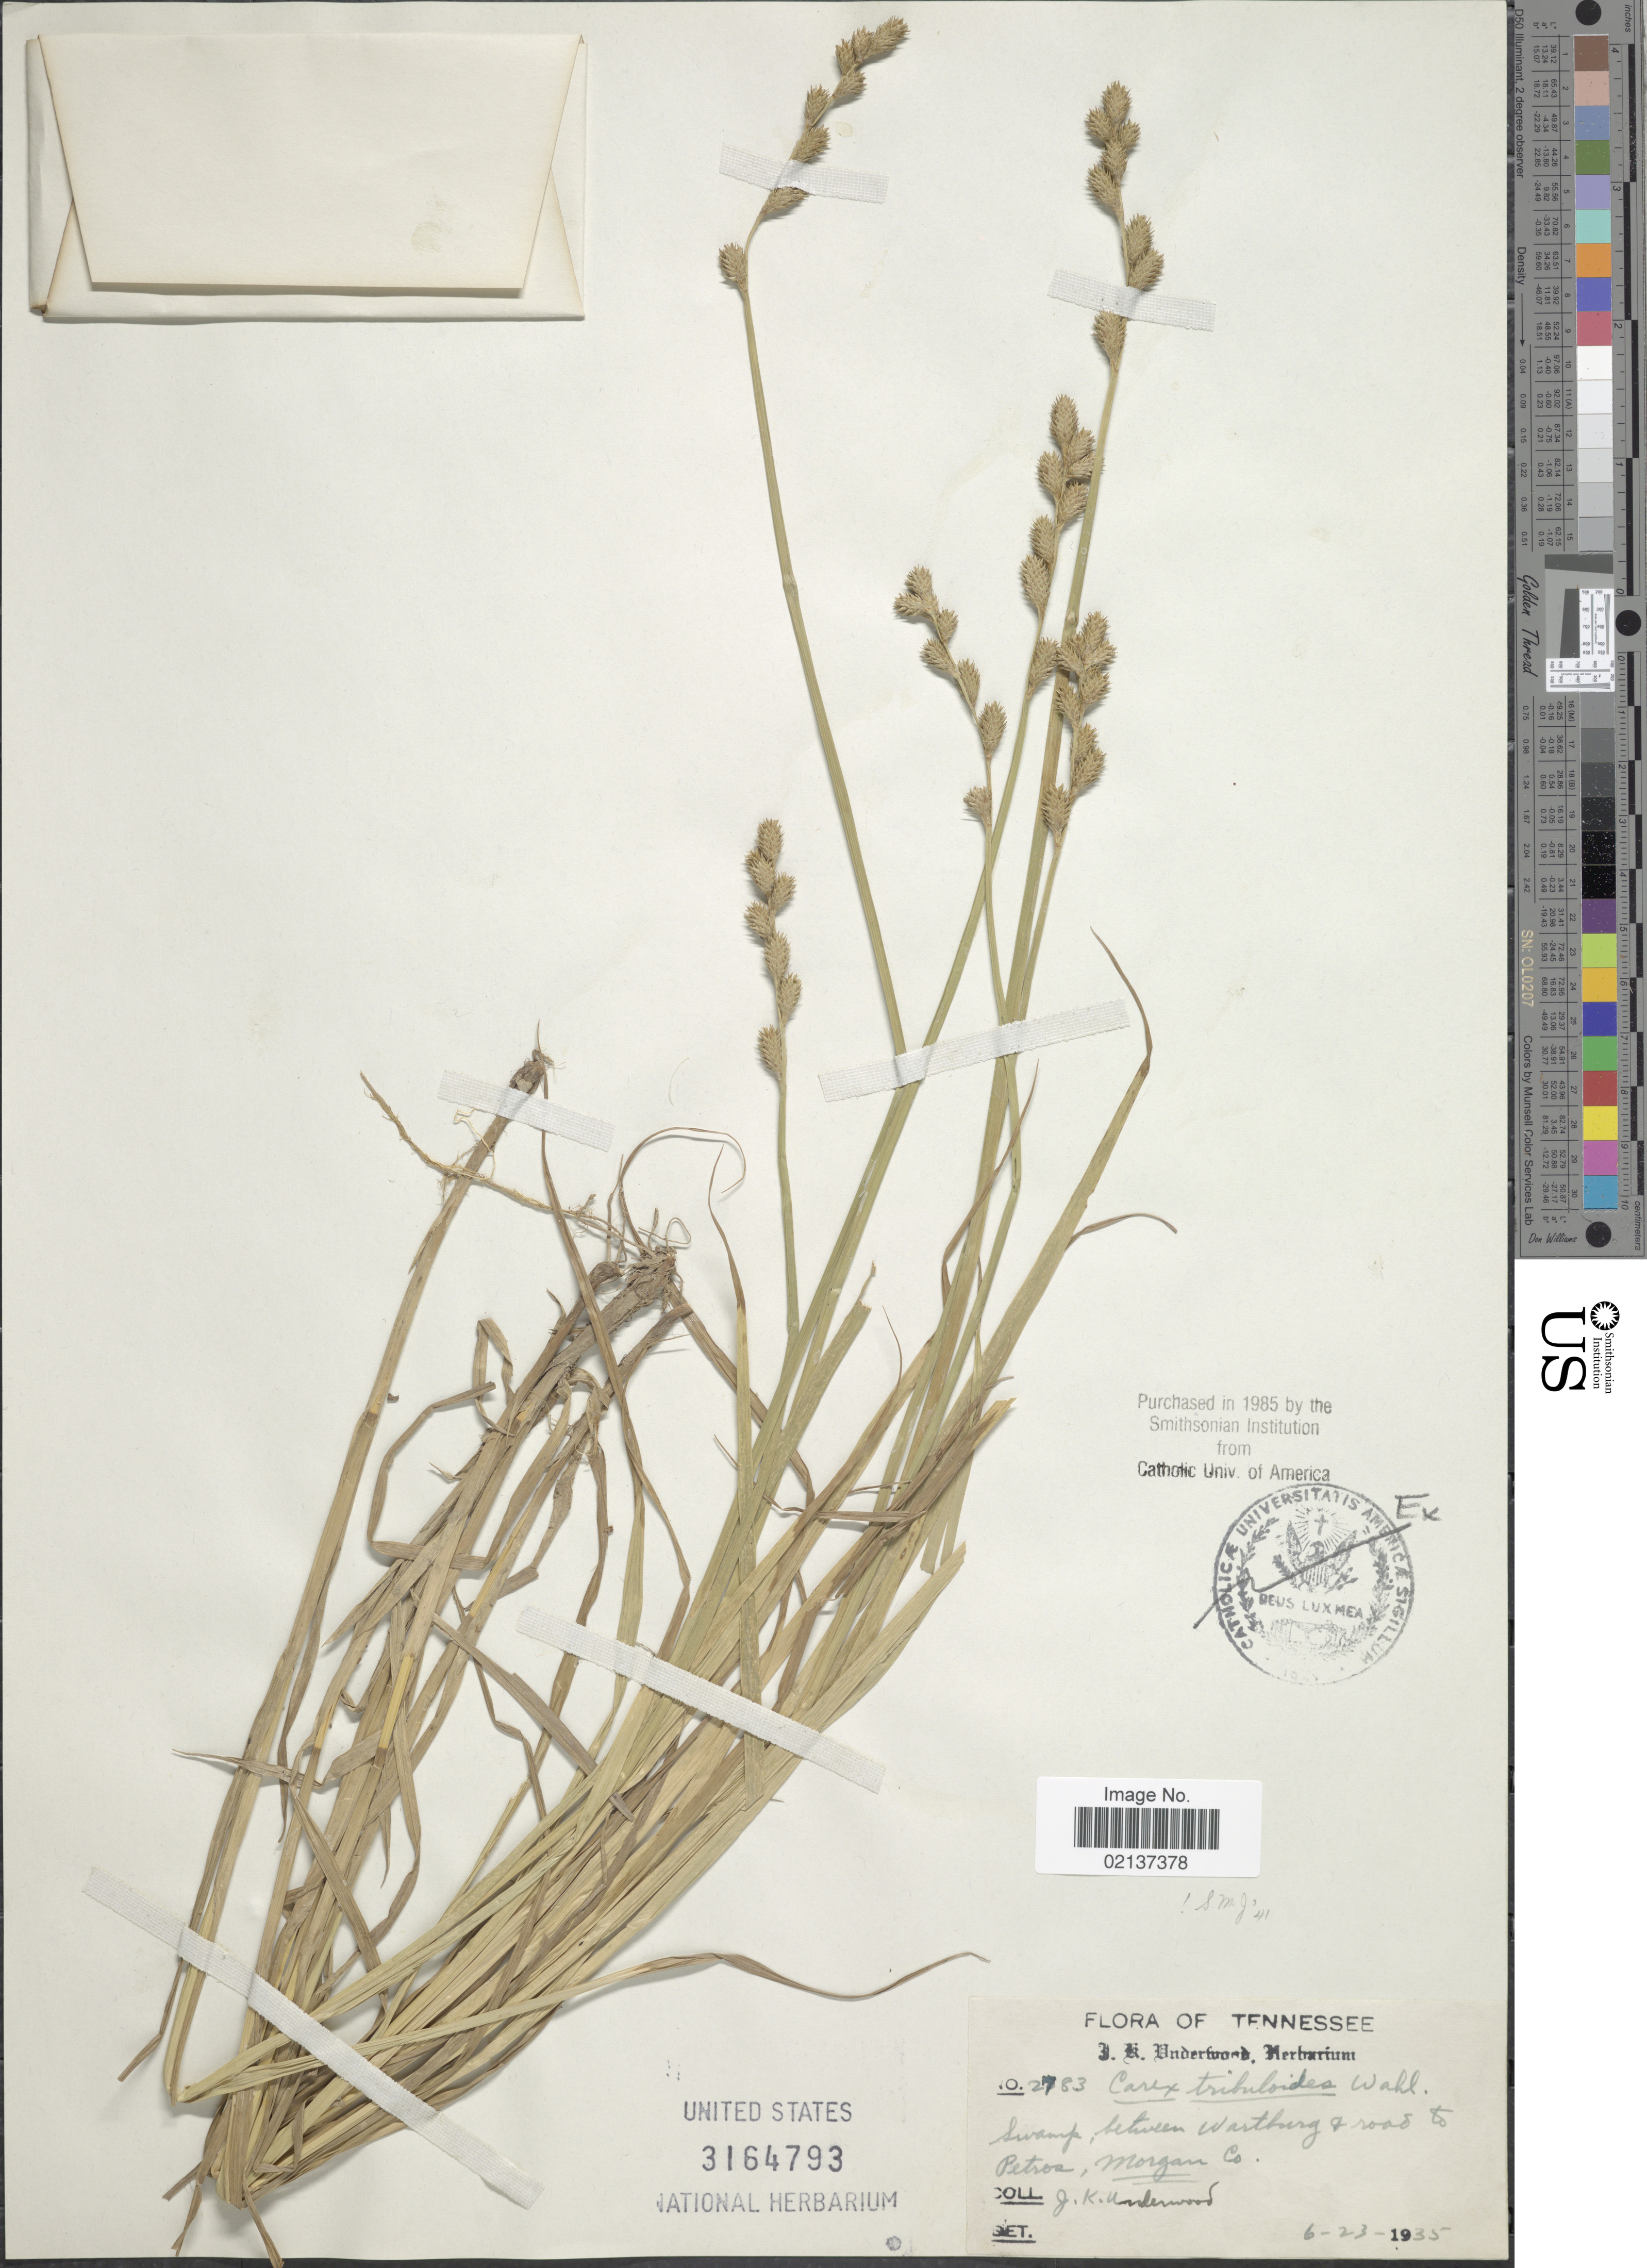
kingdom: Plantae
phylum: Tracheophyta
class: Liliopsida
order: Poales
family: Cyperaceae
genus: Carex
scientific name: Carex tribuloides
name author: Wahlenb.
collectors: J. K. Underwood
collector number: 2783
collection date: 1935-06-23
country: United States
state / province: Tennessee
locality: Between Wartburg + road to Petros, Morgan Co.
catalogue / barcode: US 3164793